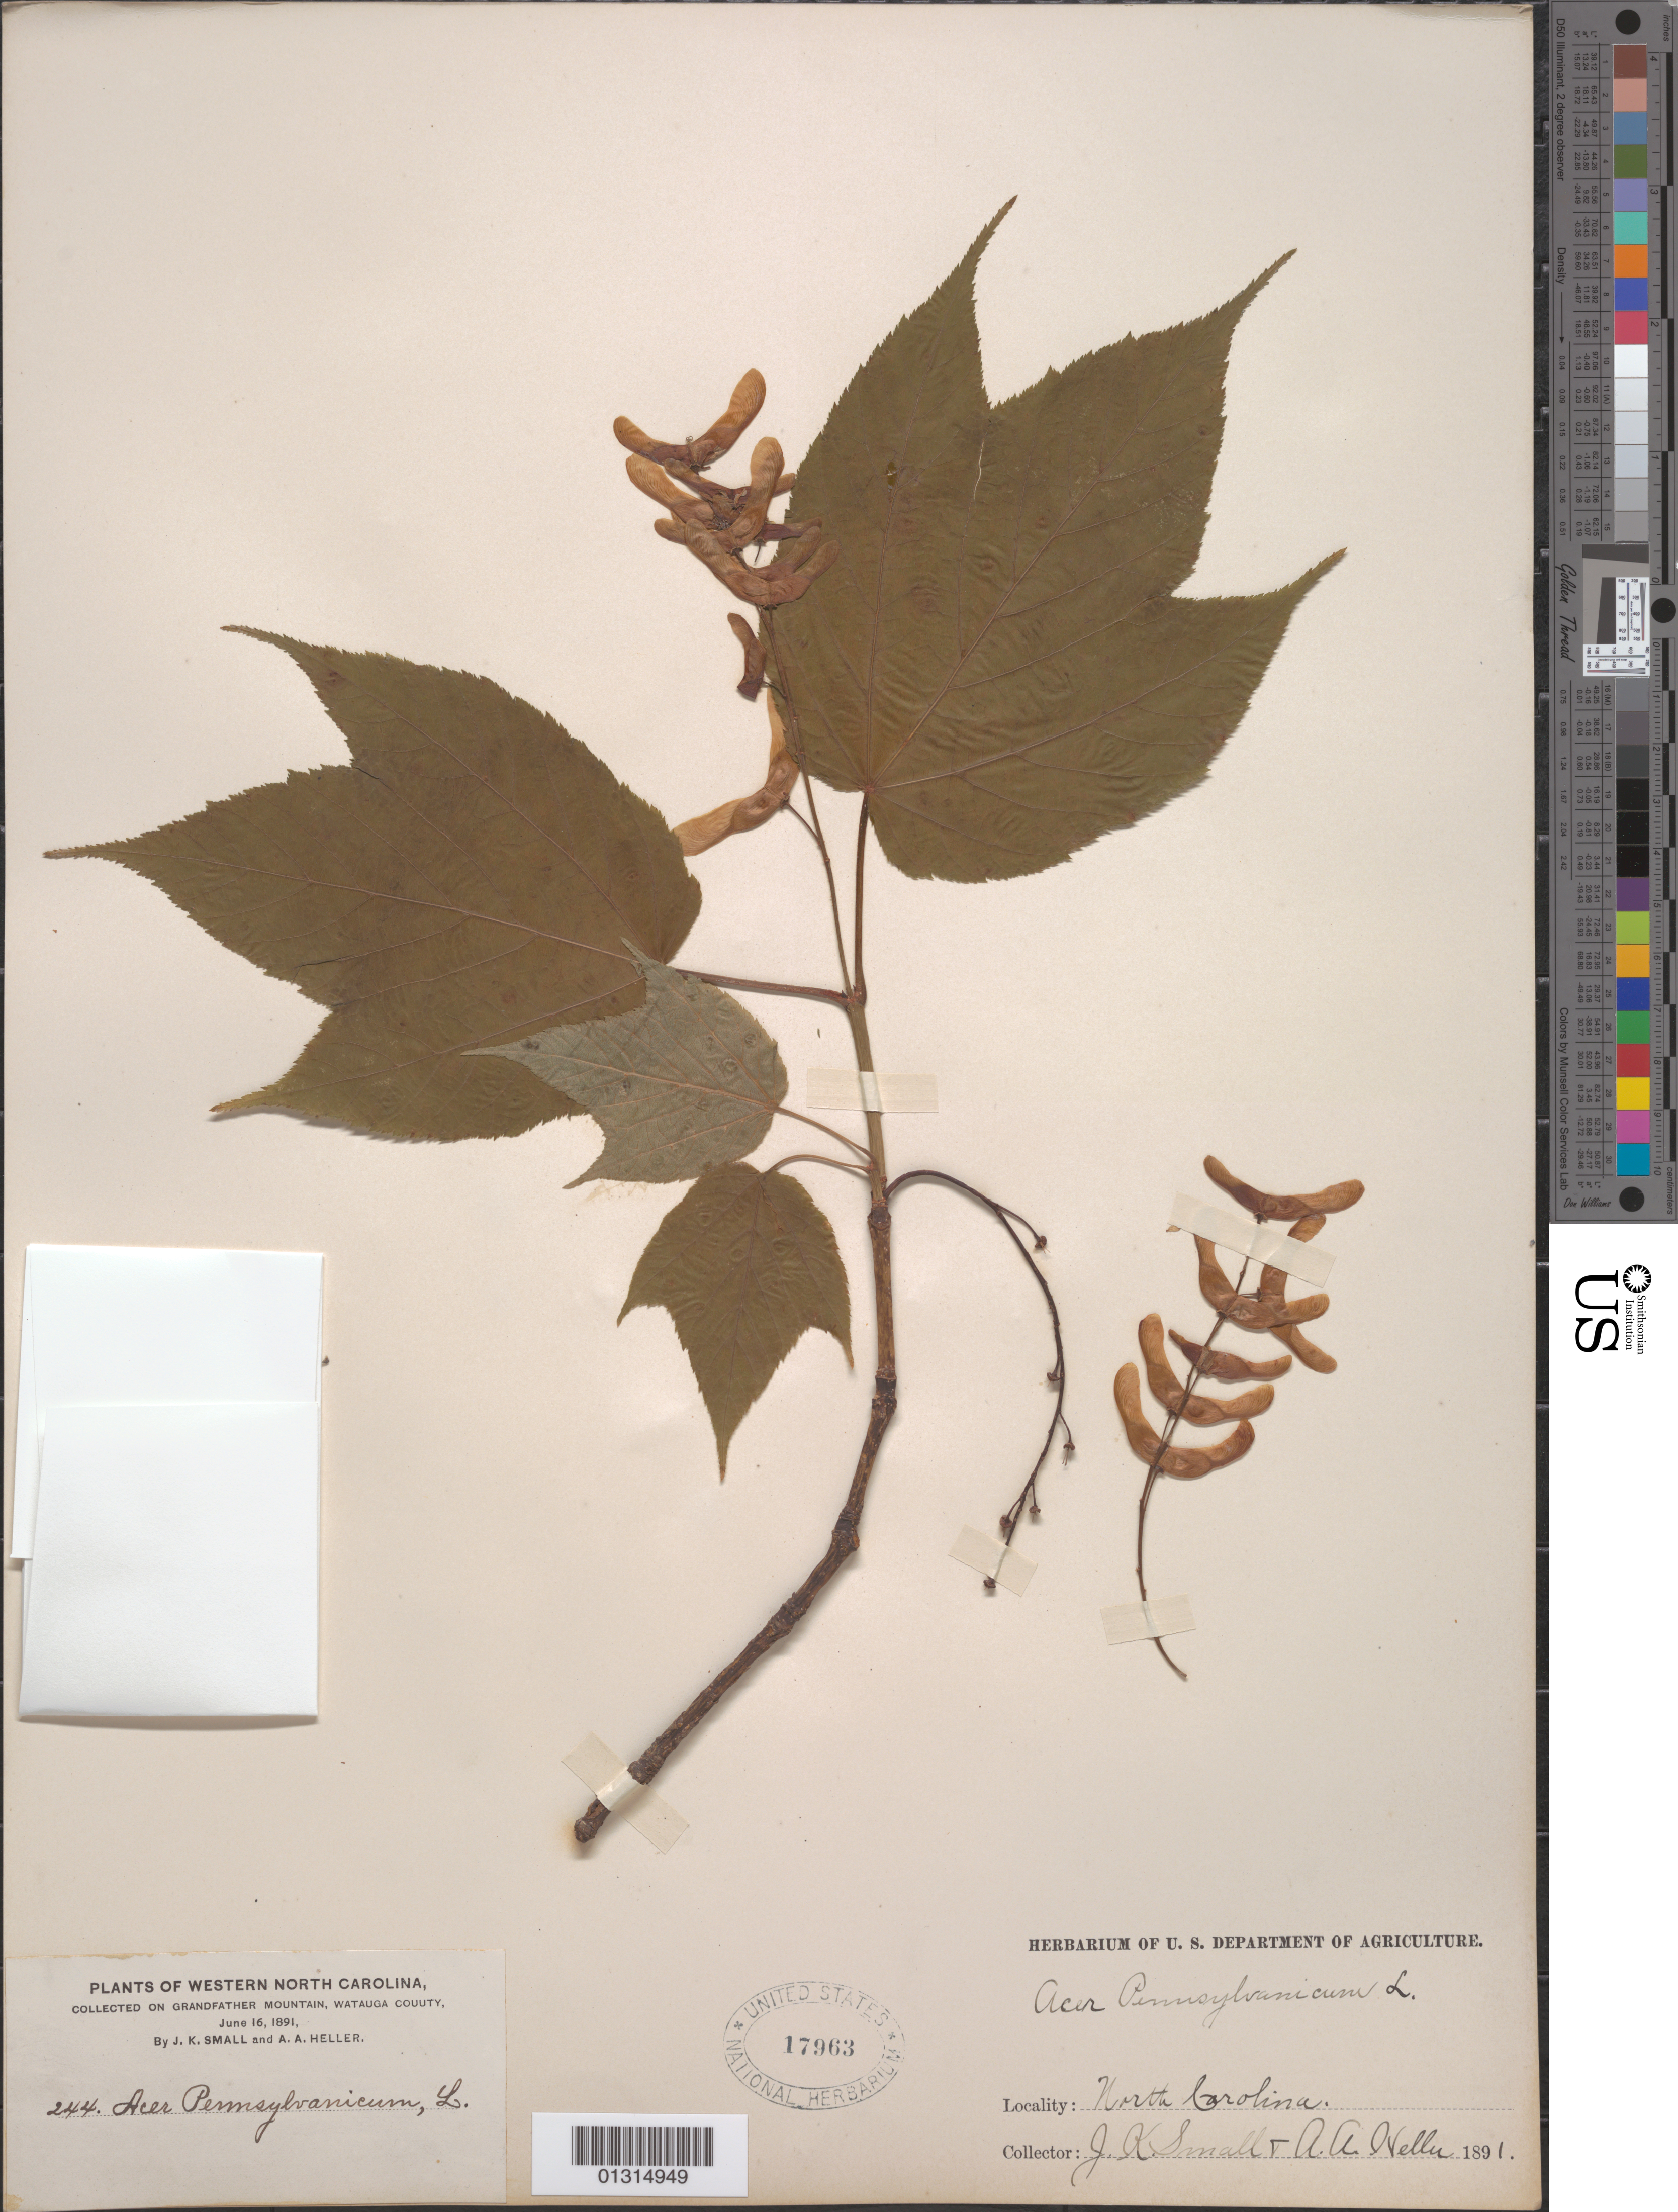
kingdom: Plantae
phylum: Tracheophyta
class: Magnoliopsida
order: Sapindales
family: Sapindaceae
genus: Acer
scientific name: Acer pensylvanicum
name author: L.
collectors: J. K. Small & A. A. Heller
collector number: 244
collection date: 1891-06-16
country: United States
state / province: North Carolina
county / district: Watauga County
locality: Watauga County, Grandfather Mountain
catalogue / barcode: US 17963